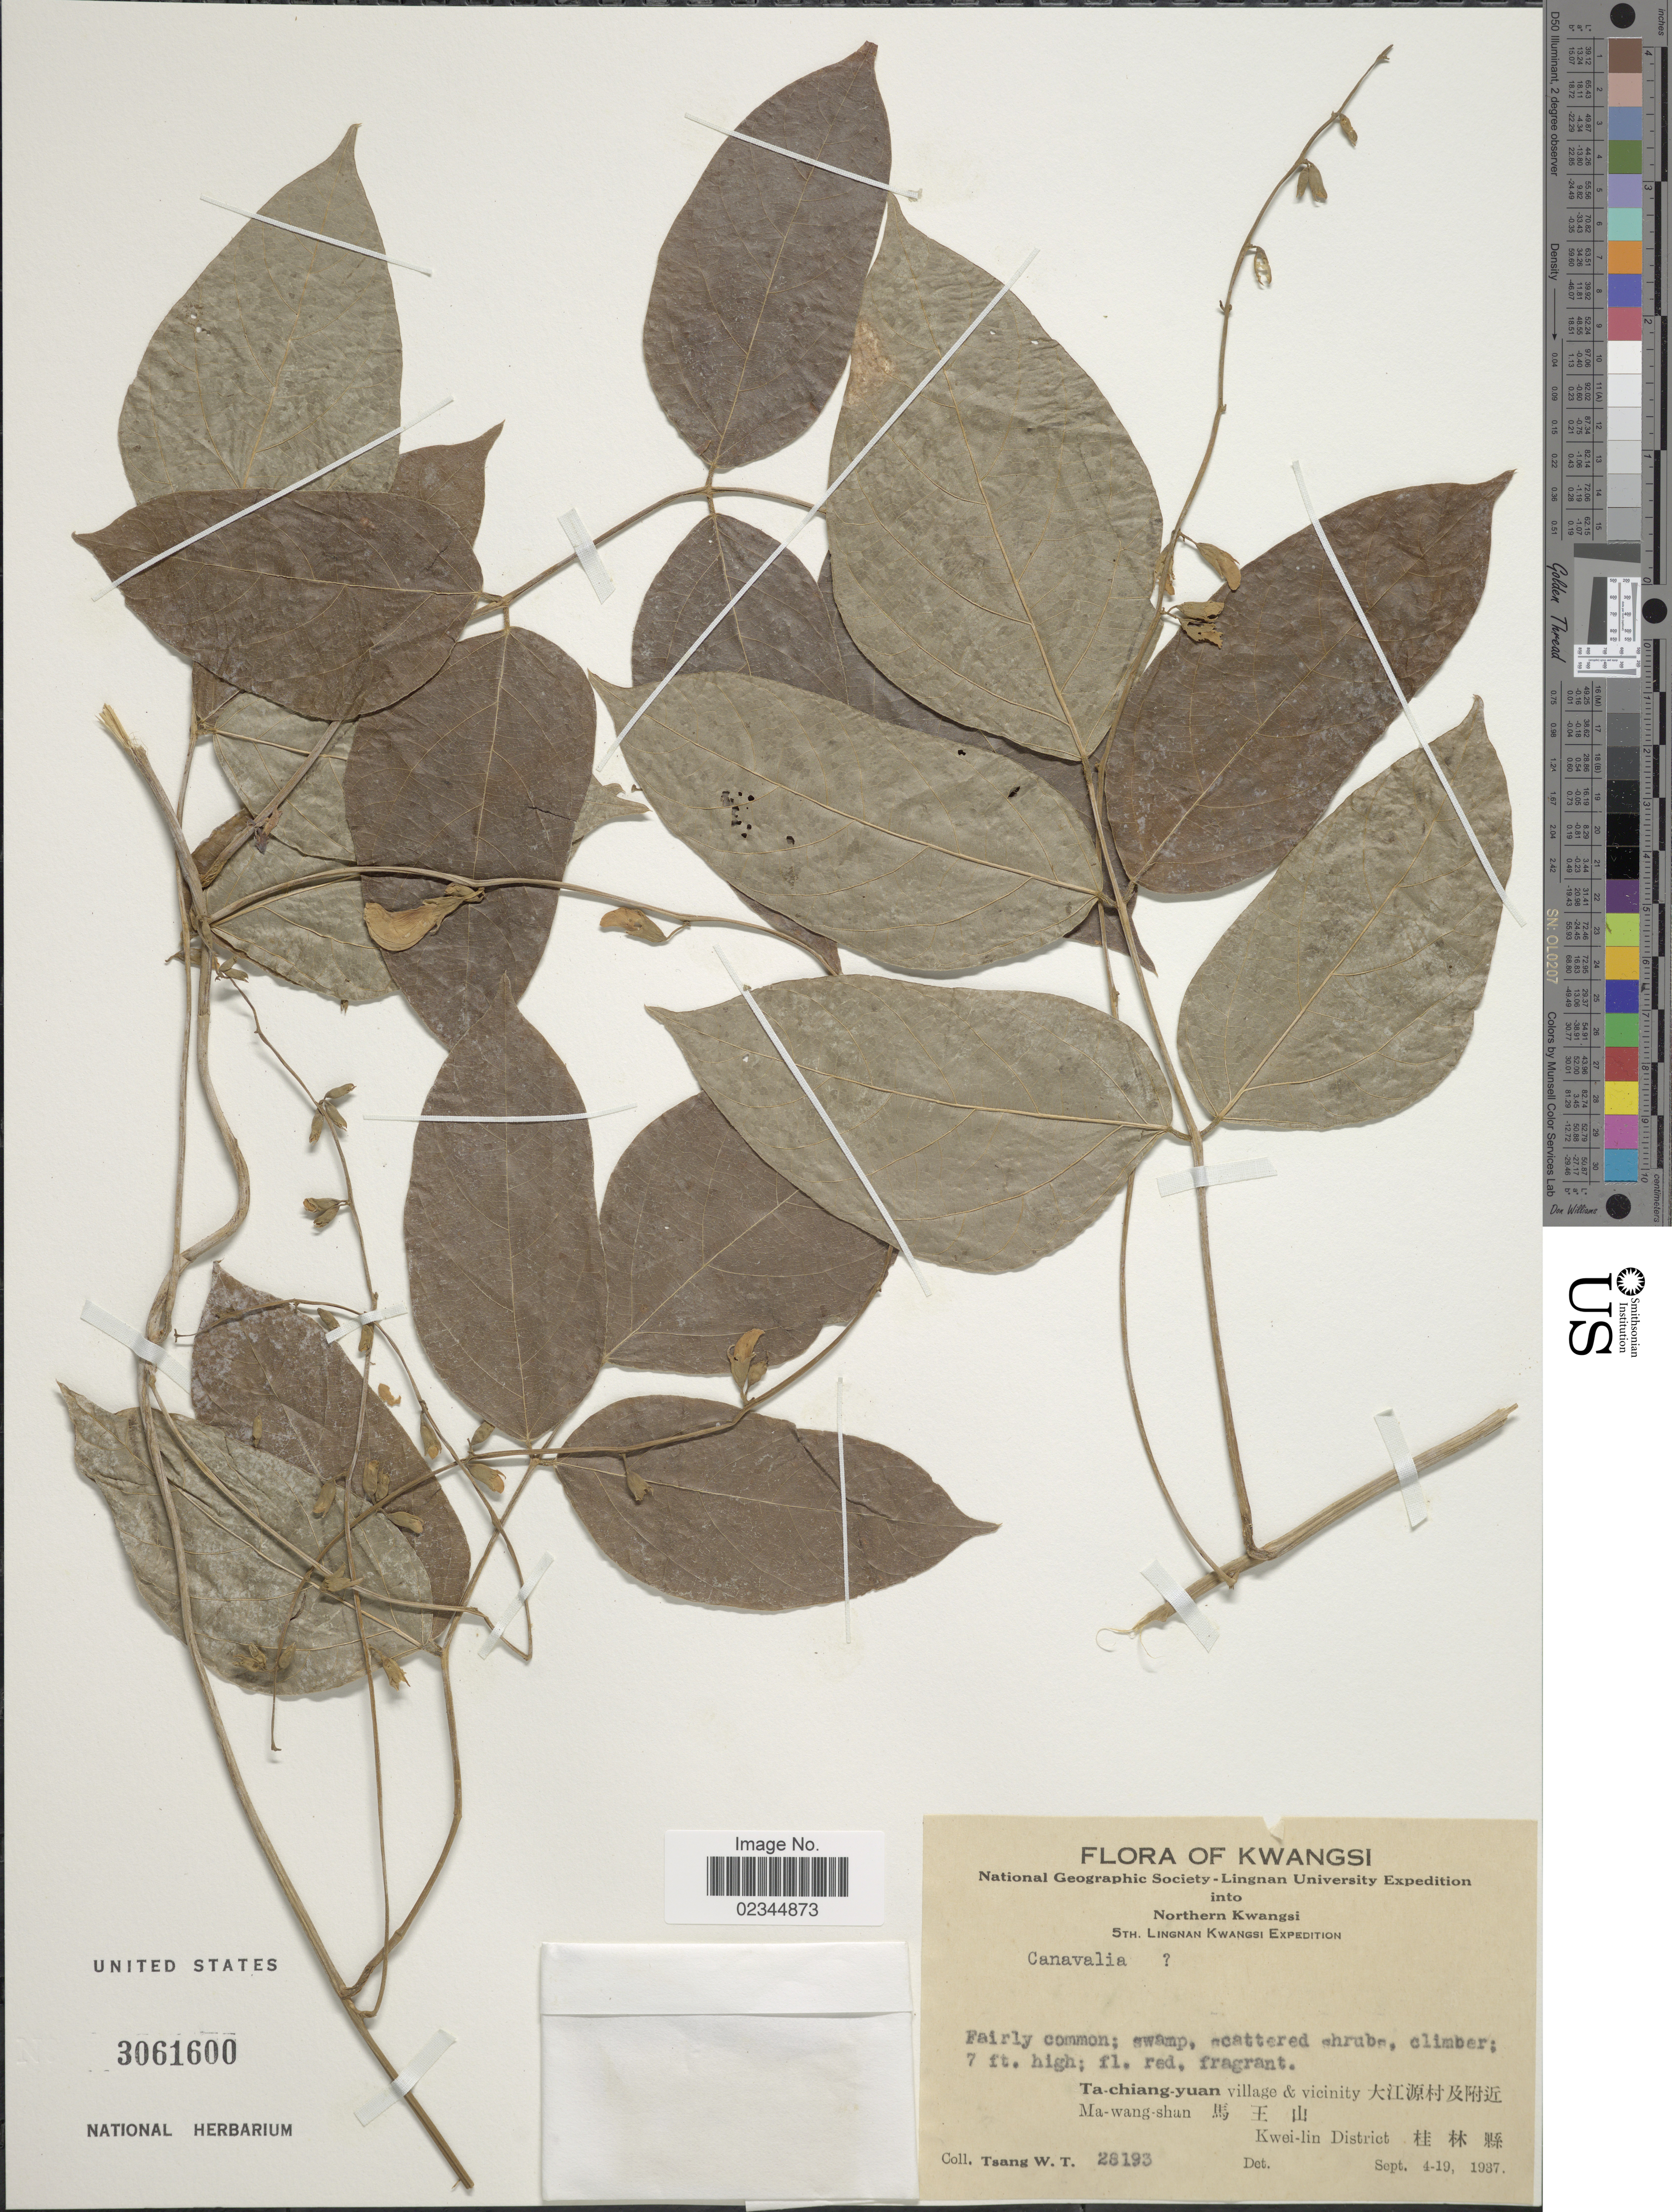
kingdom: Plantae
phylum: Tracheophyta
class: Magnoliopsida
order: Fabales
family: Fabaceae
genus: Canavalia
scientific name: Canavalia sp.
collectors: W. T. Tsang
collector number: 28193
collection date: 1937-09-04/1937-09-19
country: China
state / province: Guangxi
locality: Kwangsi, Ta-chiang-yuan village & Vicinity, Ma-Wang-Shan, Kwei Lin District. Northern Kwangsi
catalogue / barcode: US 3061600